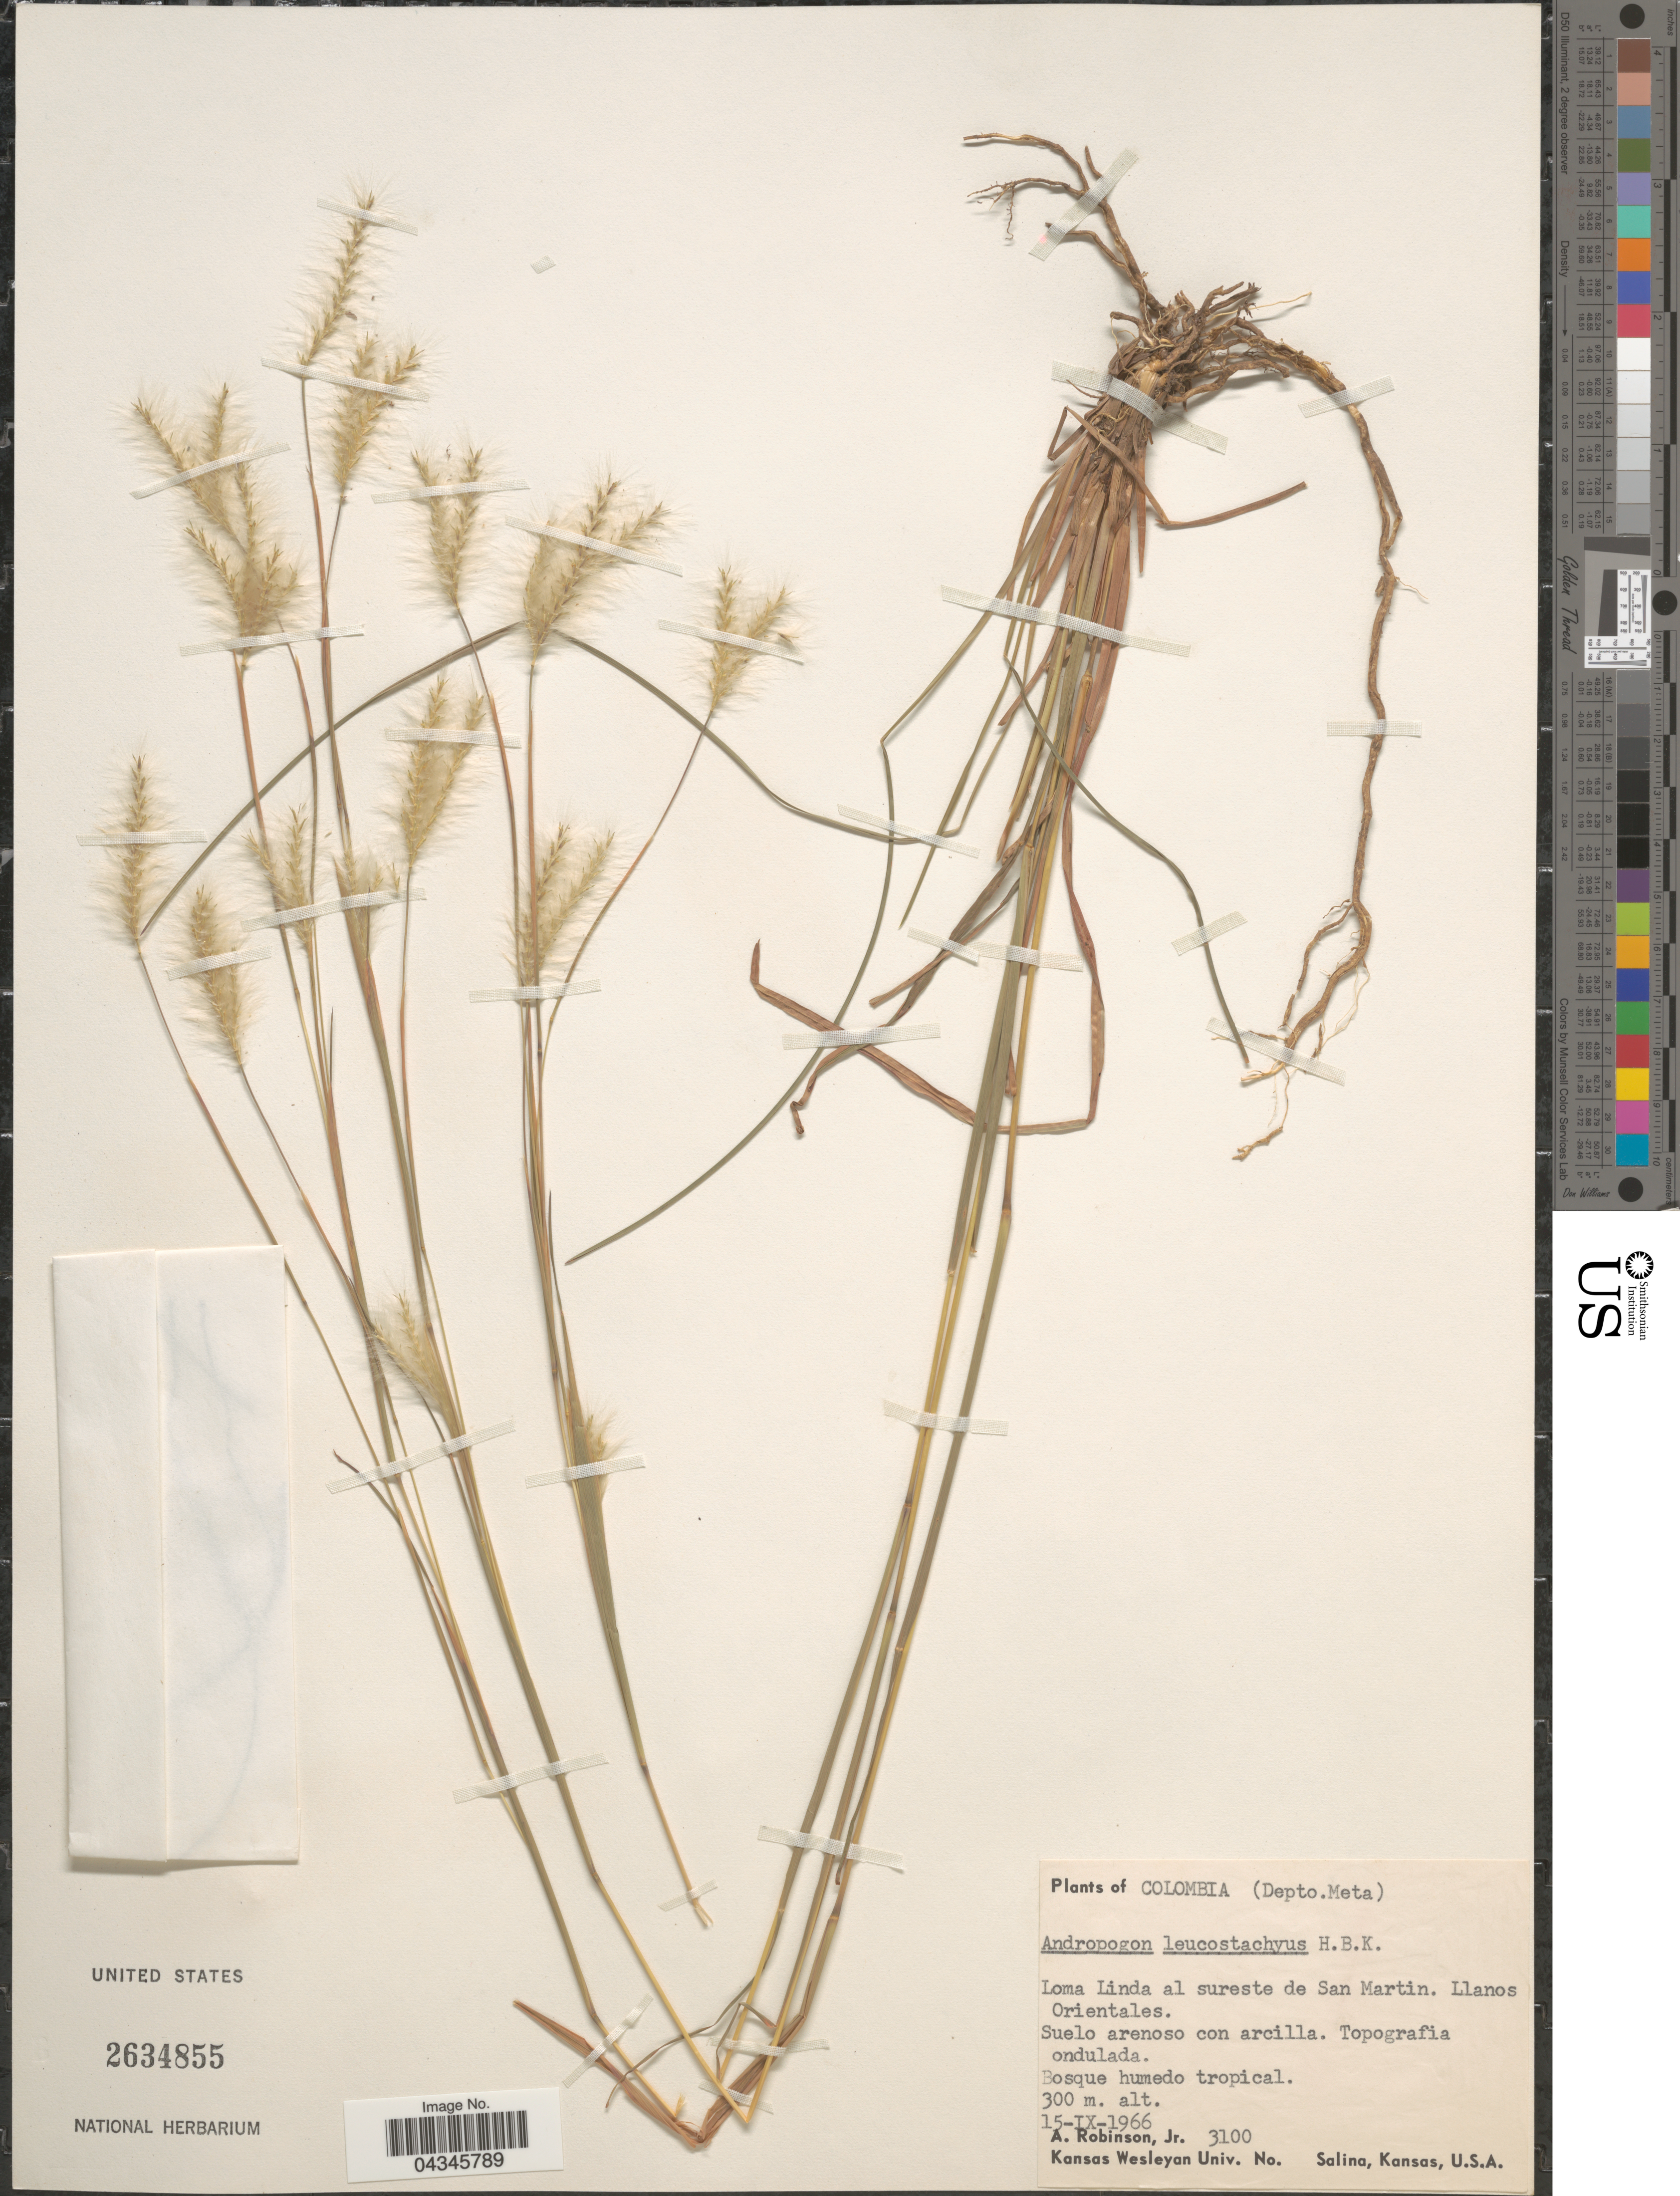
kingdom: Plantae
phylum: Tracheophyta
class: Liliopsida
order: Poales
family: Poaceae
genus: Andropogon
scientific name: Andropogon leucostachyus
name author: Kunth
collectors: A. Robinson Jr.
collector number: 3100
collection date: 1966-09-15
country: Colombia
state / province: Meta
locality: (Depto. Meta). Loma Linda al sureste de San Martin. Llanos Orientales.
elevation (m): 300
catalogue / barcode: US 2634855